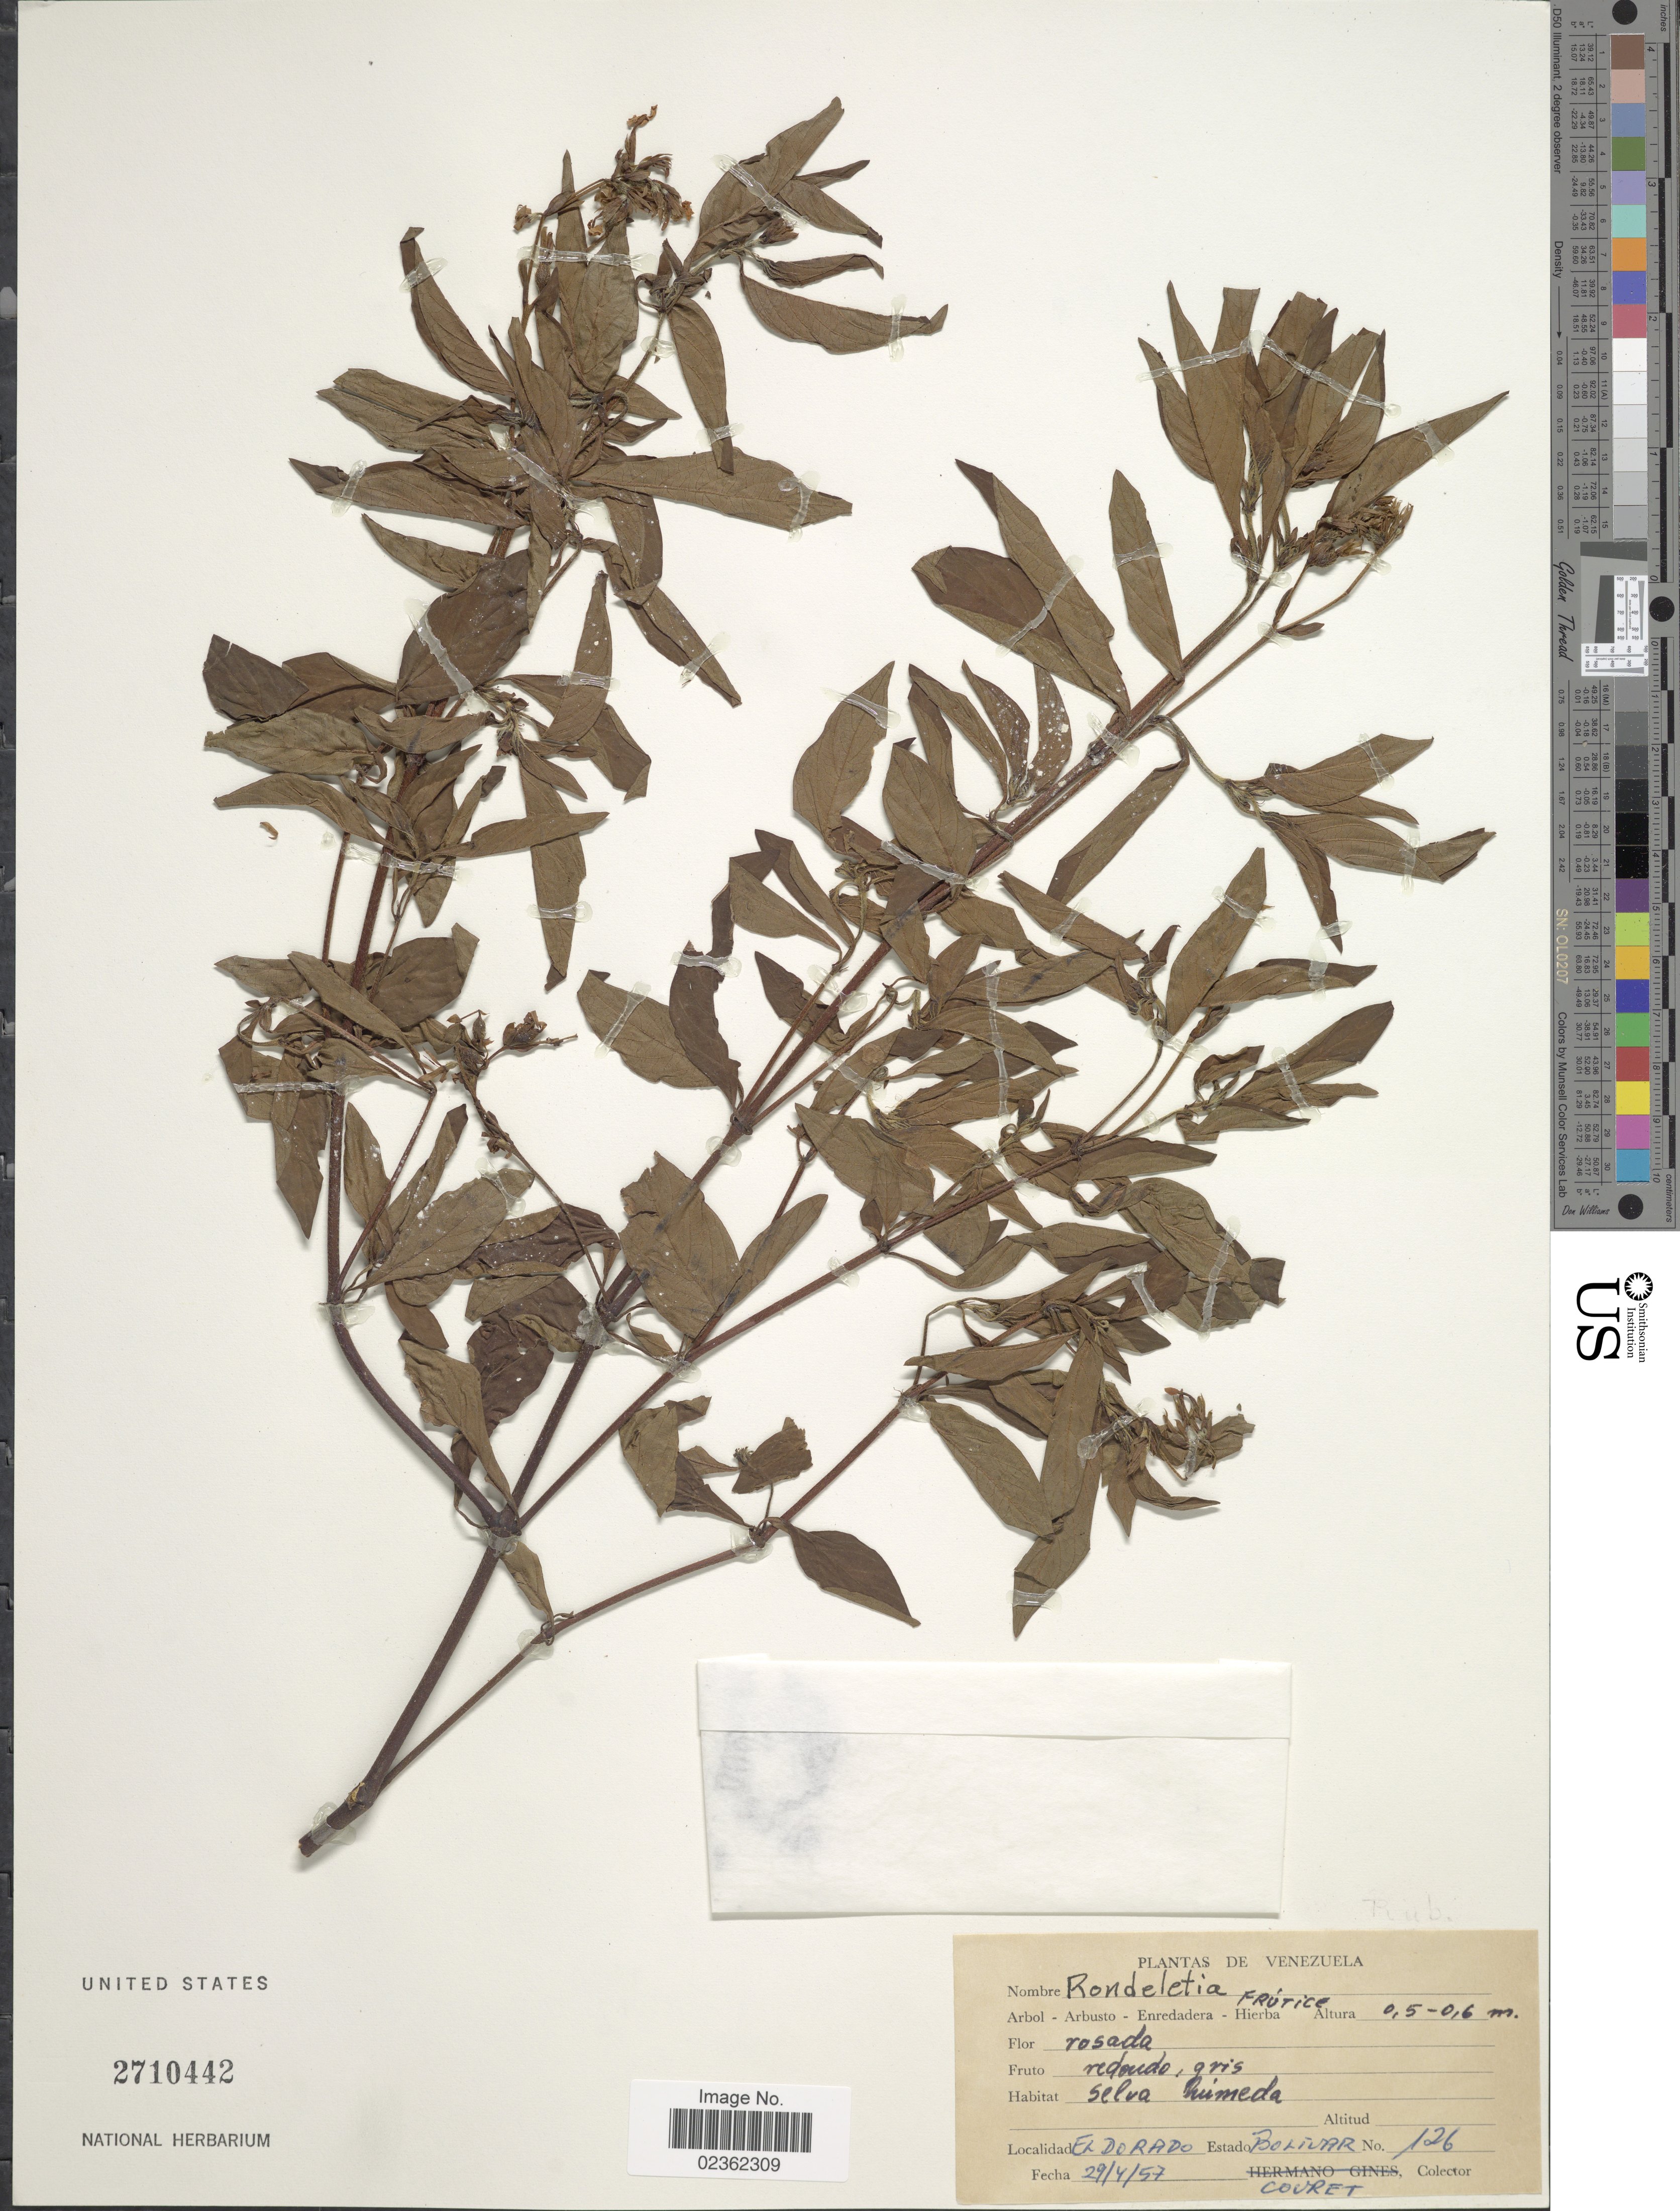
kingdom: Plantae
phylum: Tracheophyta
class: Magnoliopsida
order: Gentianales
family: Rubiaceae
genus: Rondeletia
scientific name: Rondeletia sp.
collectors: -. Couret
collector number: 126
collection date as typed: Transcribed d/m/y: 29/4/57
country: Venezuela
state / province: Bolivar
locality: El Dorado.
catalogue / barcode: US 2710442